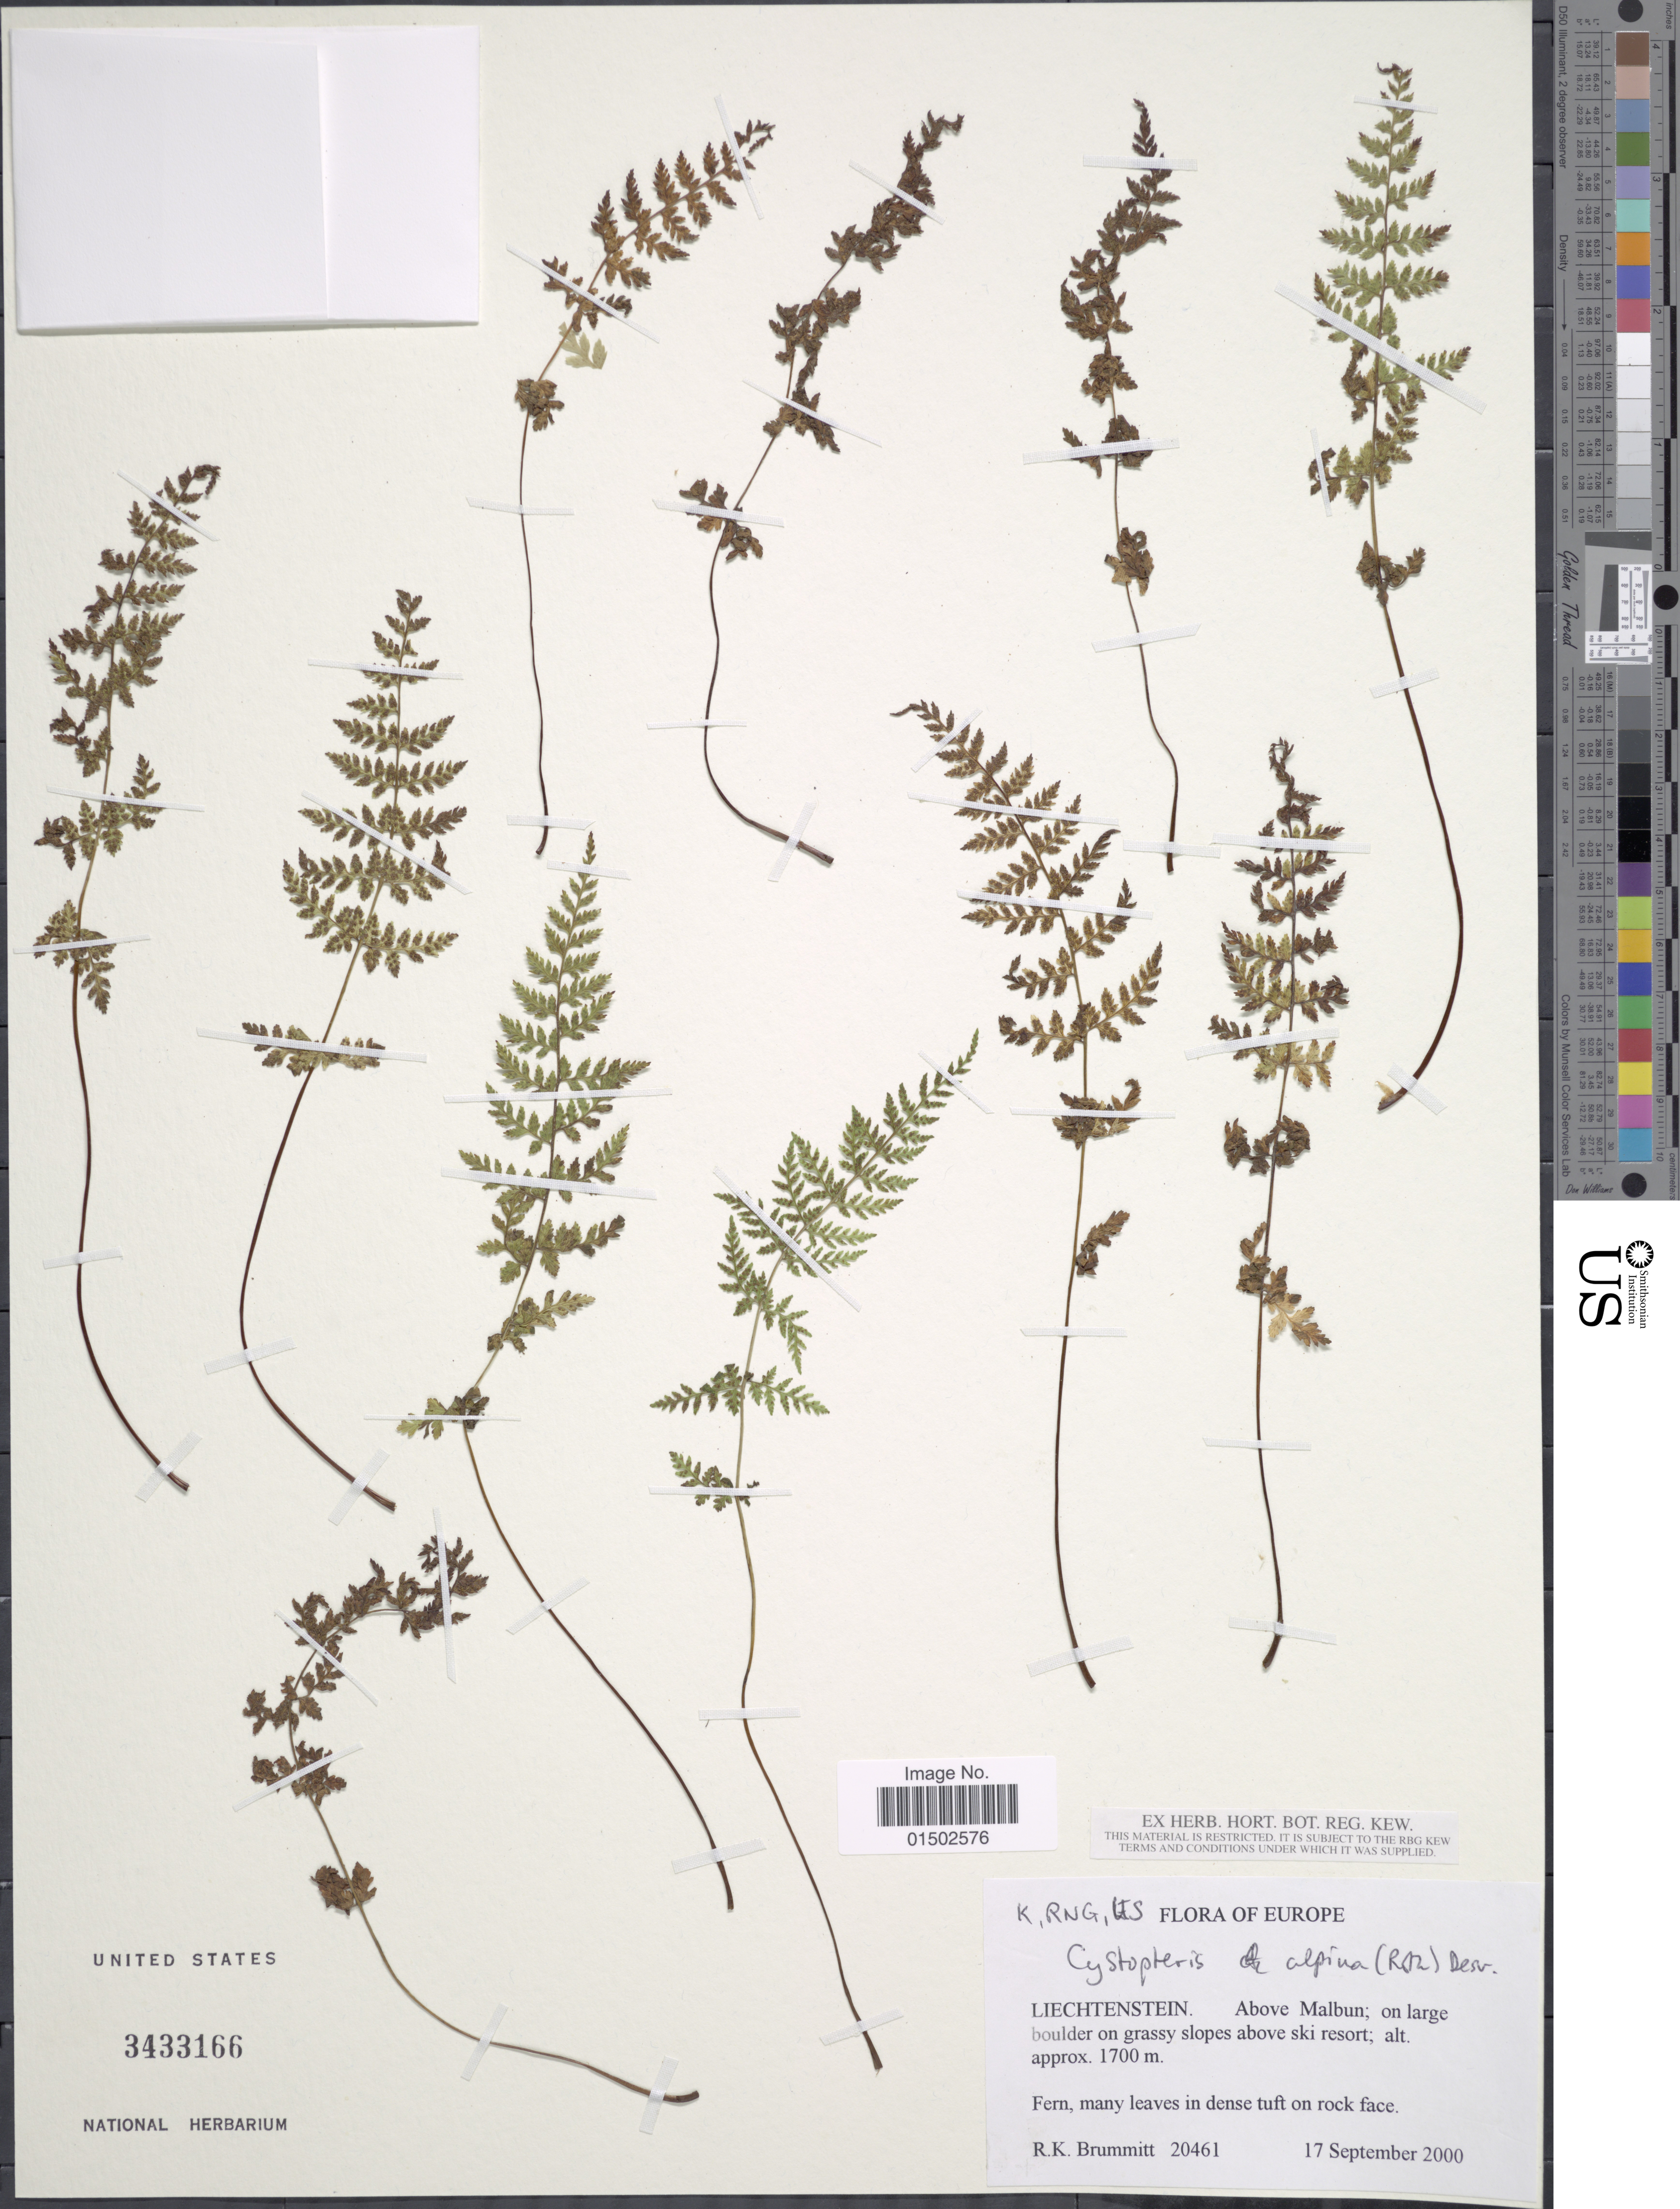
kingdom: Plantae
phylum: Tracheophyta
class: Polypodiopsida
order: Polypodiales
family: Cystopteridaceae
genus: Cystopteris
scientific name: Cystopteris alpina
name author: (Lam.) Desv.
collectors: R. Brummitt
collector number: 20461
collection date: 2000-09-17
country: Liechtenstein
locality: Liechtenstein, above Malbun; on large boulder on grassy slopes above ski resort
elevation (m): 1700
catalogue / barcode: US 3433166